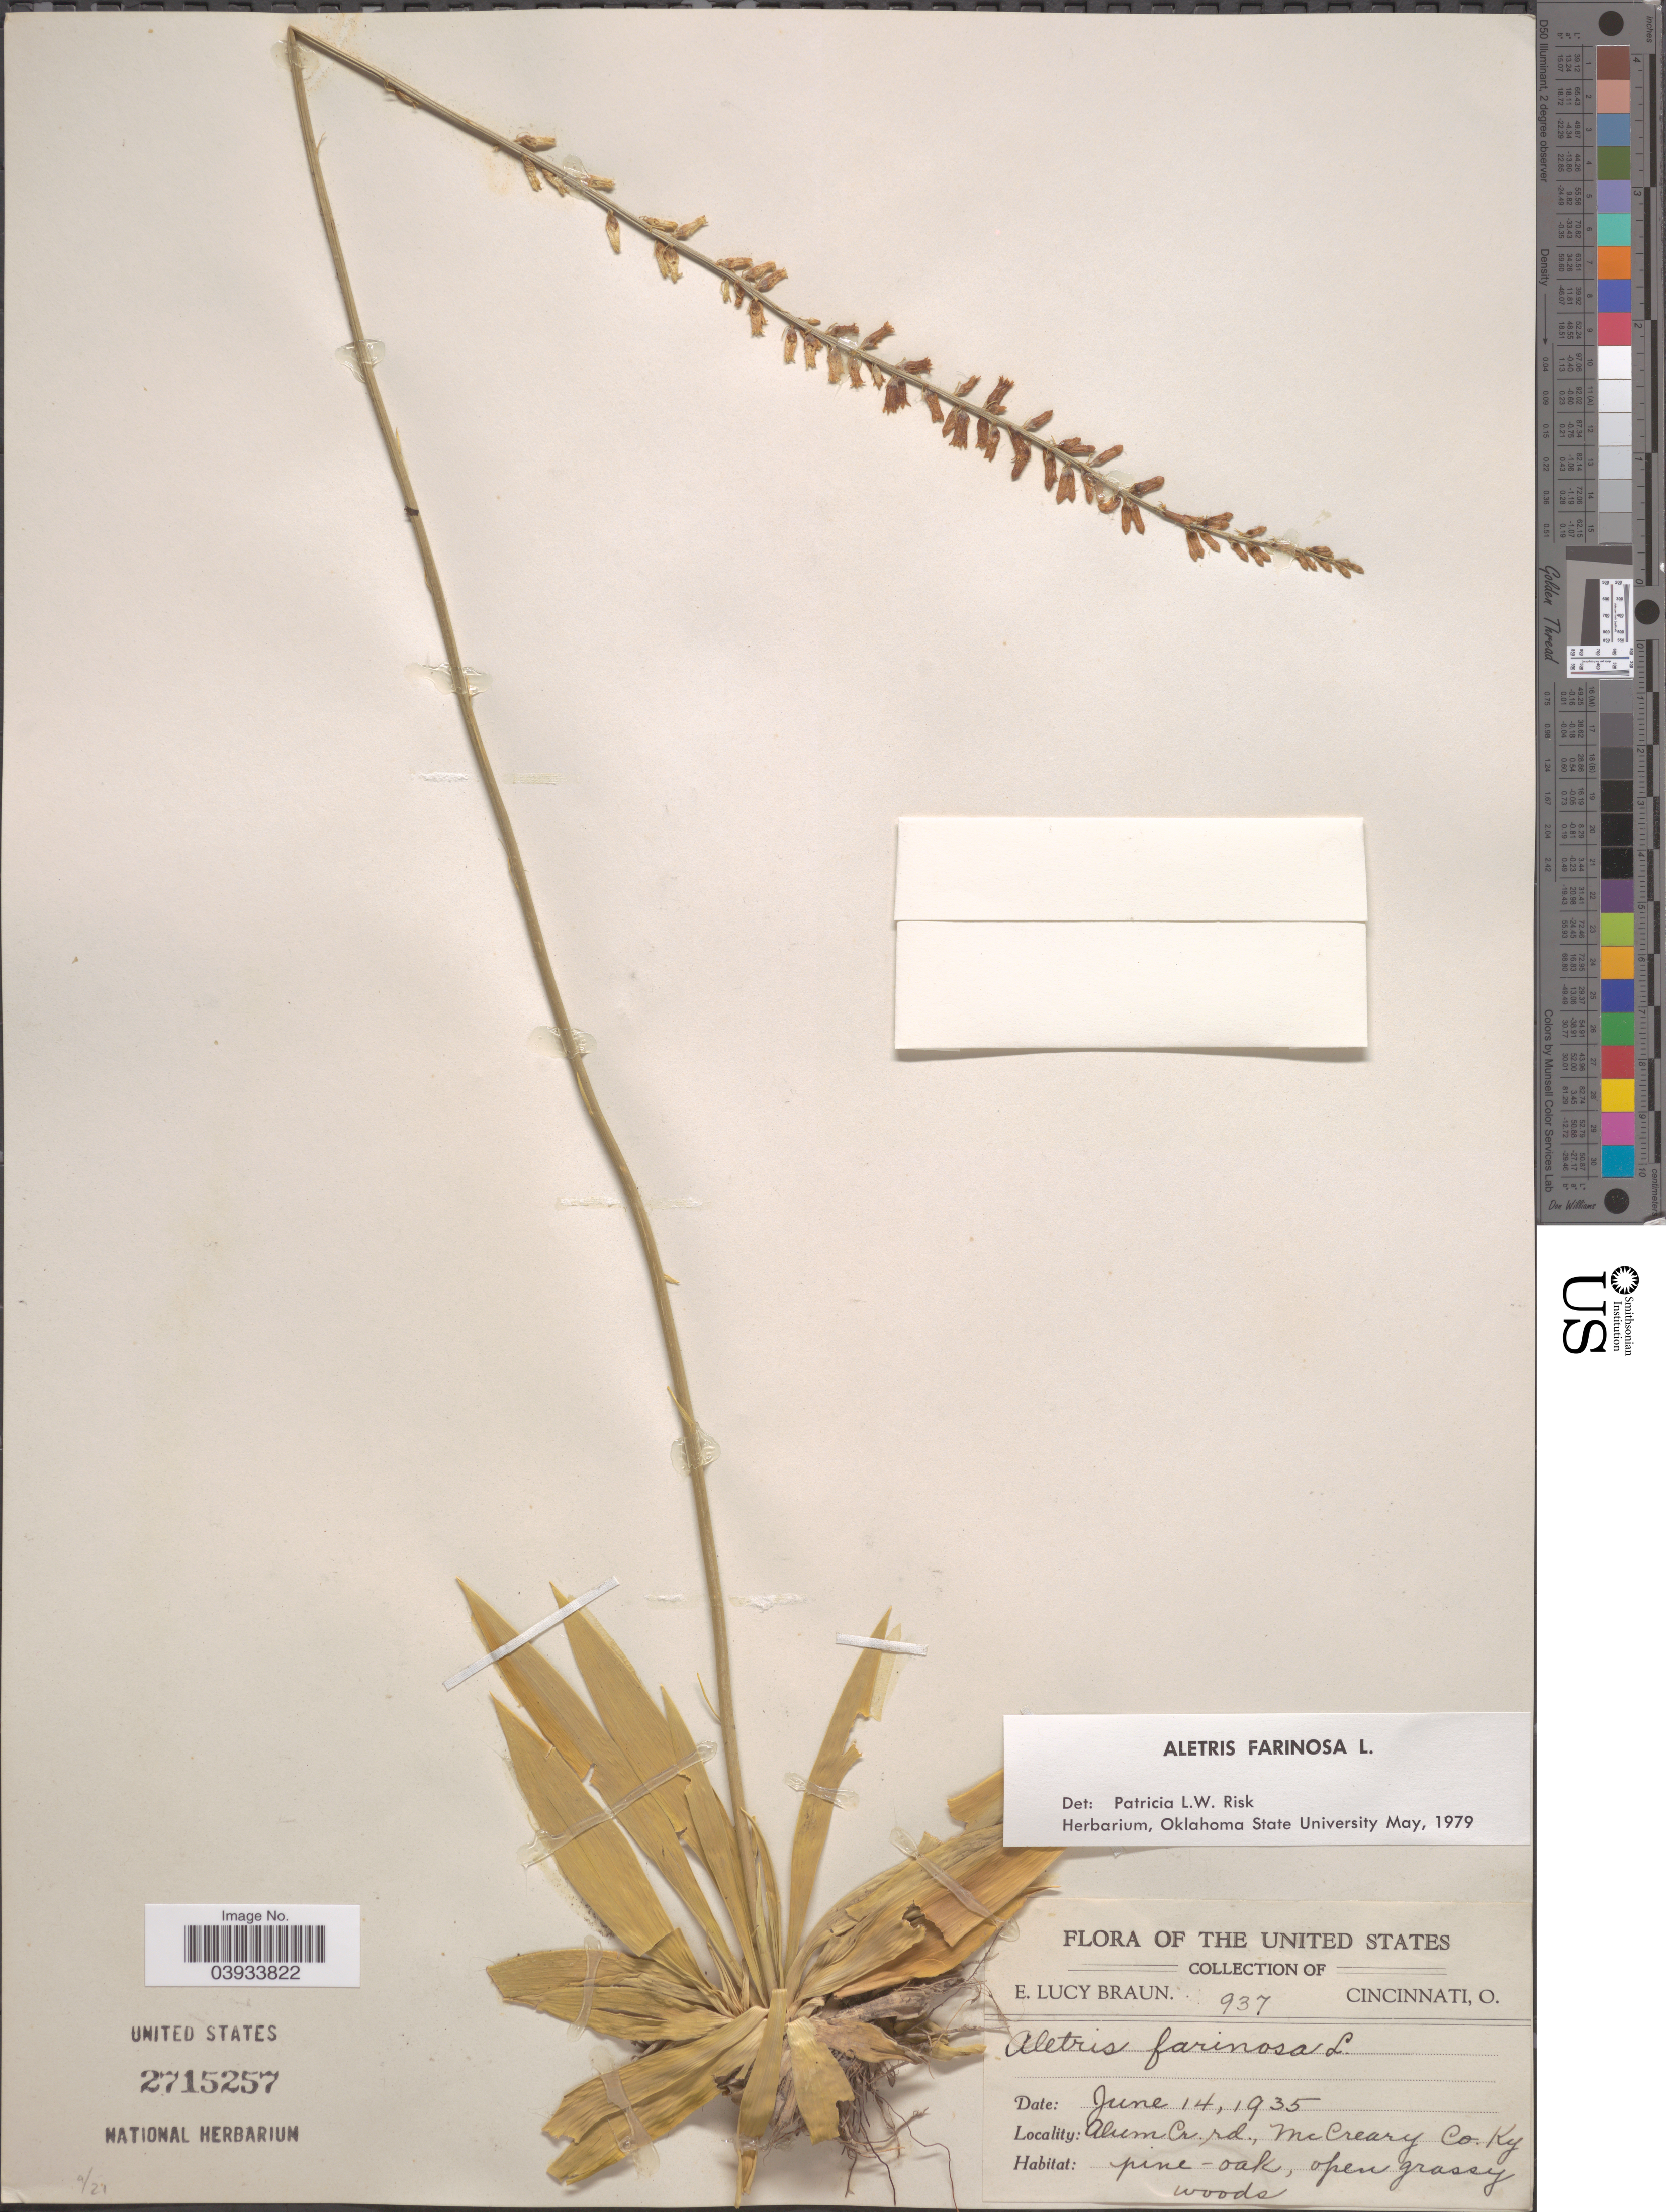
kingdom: Plantae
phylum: Tracheophyta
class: Liliopsida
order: Dioscoreales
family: Nartheciaceae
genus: Aletris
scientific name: Aletris farinosa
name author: L.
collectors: E. L. Braun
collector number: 937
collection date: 1935-06-14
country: United States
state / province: Kentucky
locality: Alum Cr. rd., McCreary Co.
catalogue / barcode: US 2715257